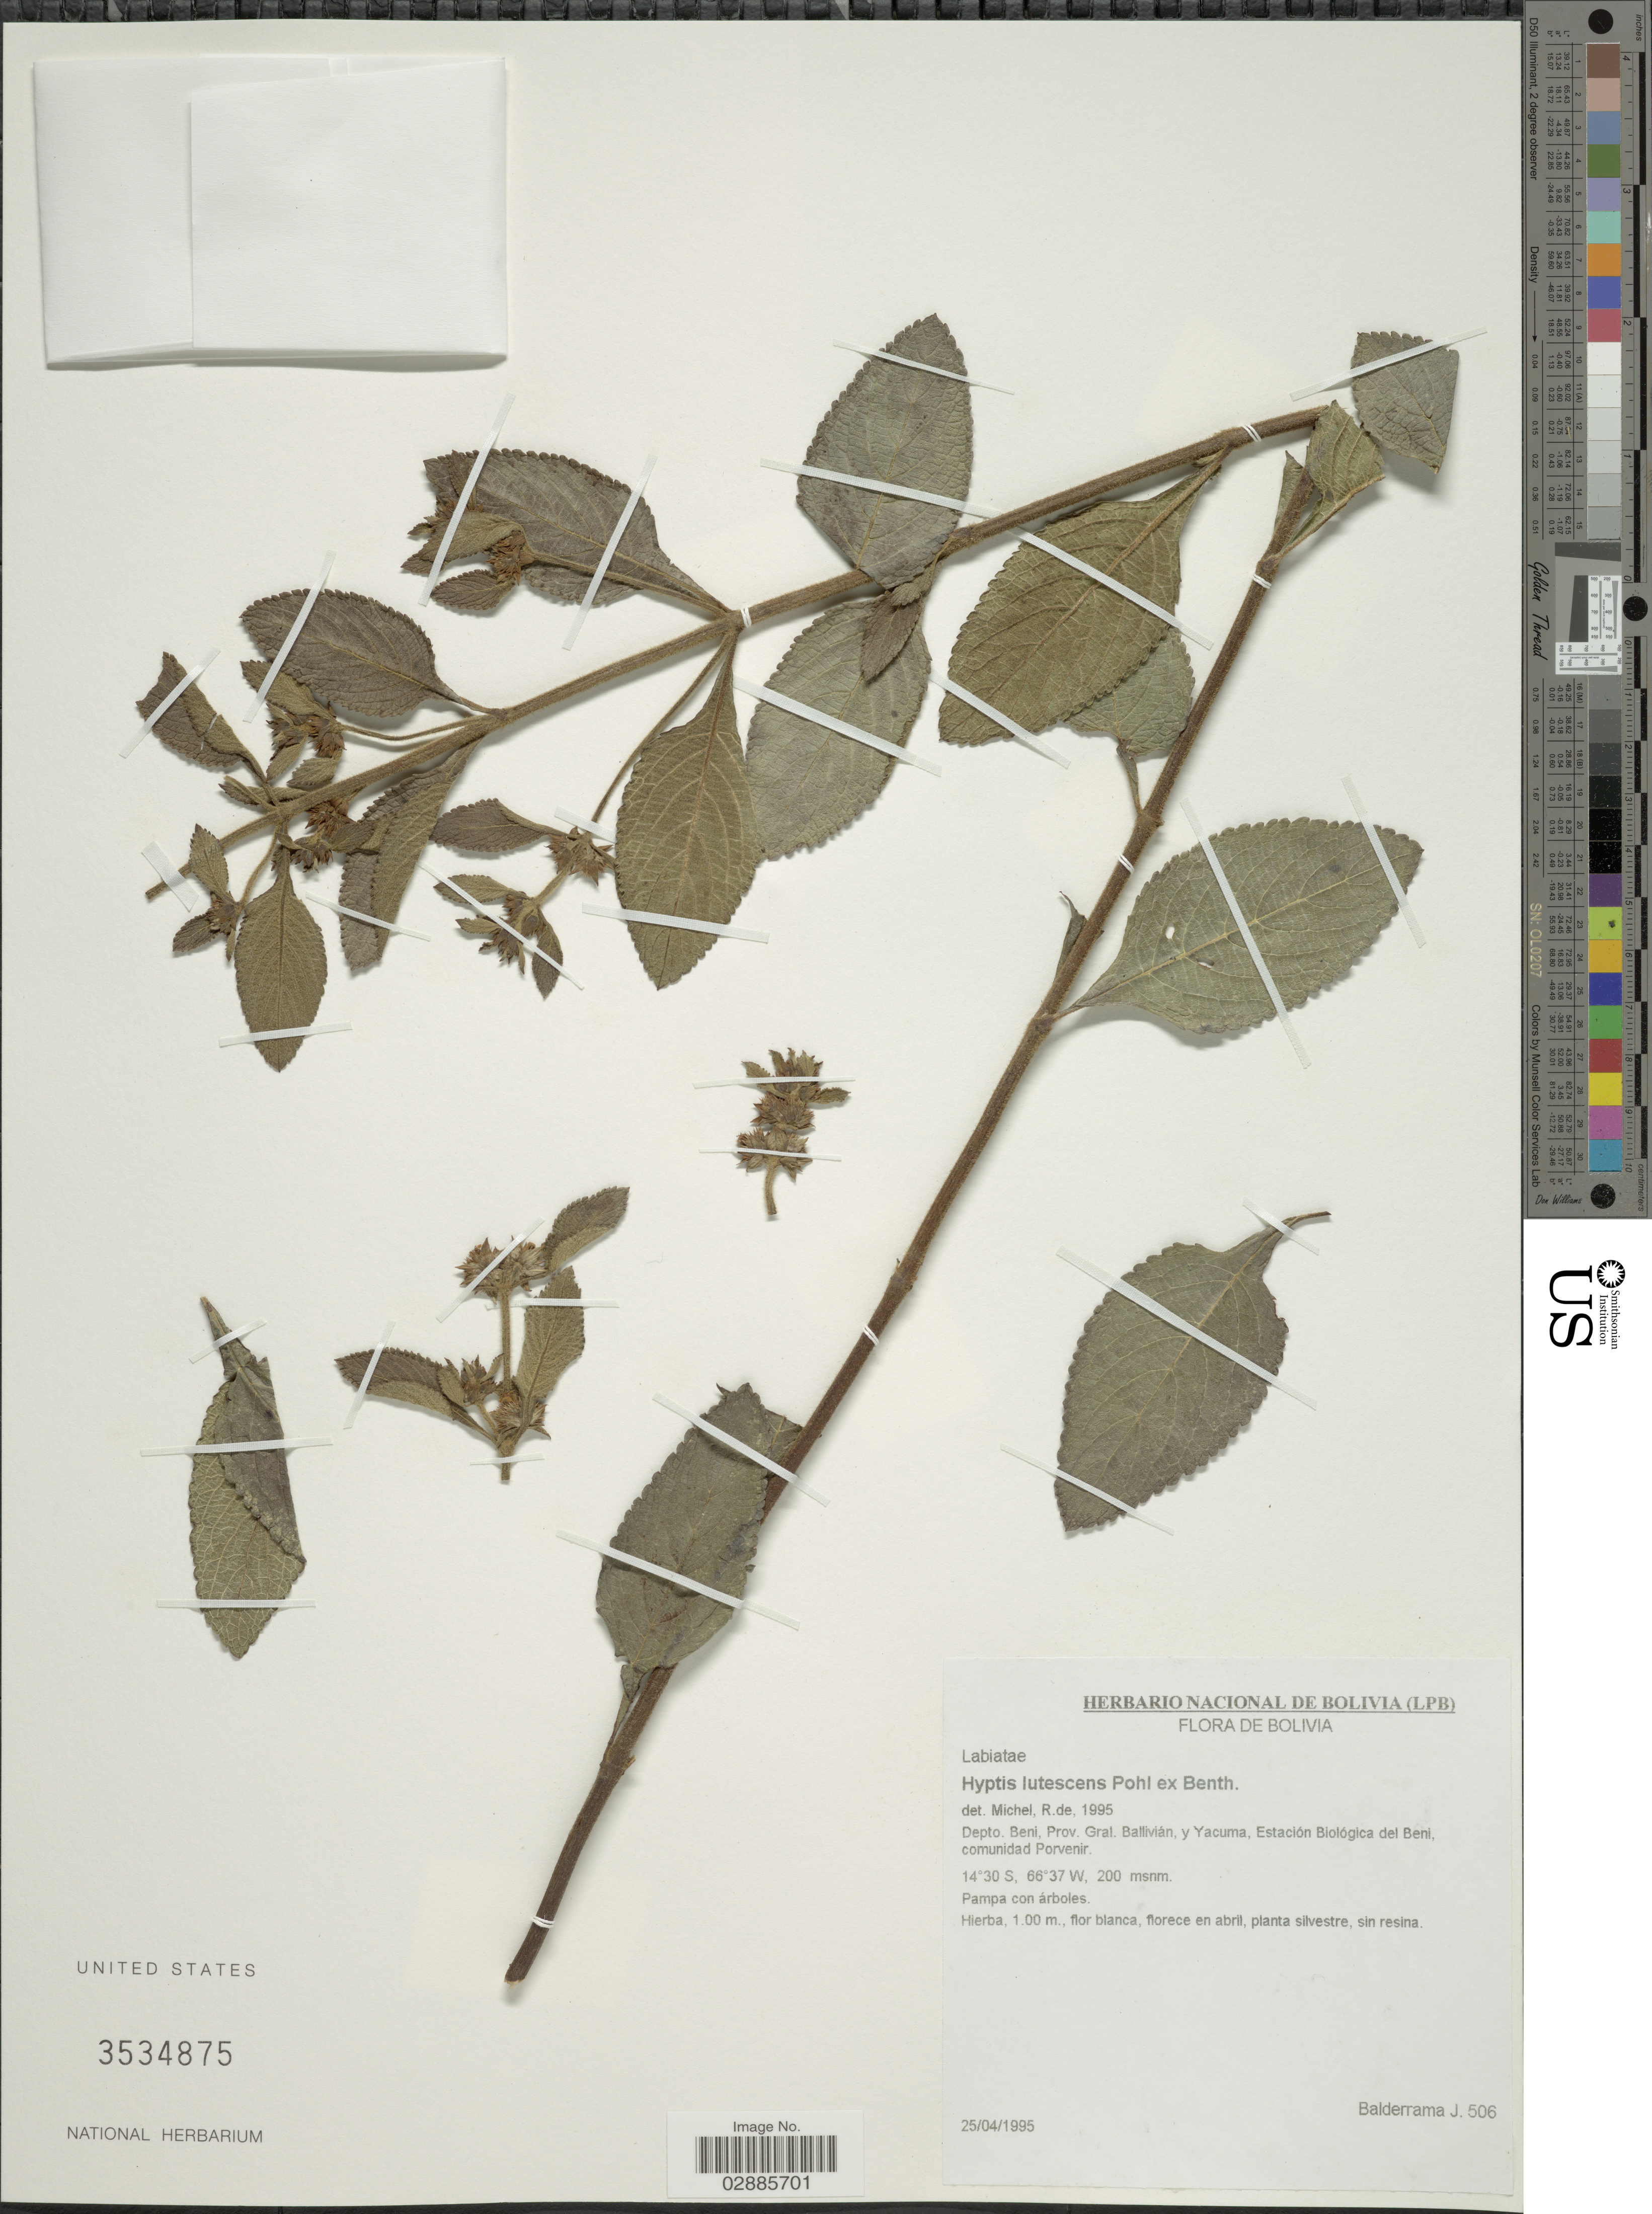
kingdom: Plantae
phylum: Tracheophyta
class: Magnoliopsida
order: Lamiales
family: Lamiaceae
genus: Hyptis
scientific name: Hyptis lutescens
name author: Pohl ex Benth.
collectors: J. Balderrama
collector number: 506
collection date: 1995-04-25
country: Bolivia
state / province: Beni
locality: Depto. Beni, Prov. Gral. Ballivián, y Yacuma, Estación Biológica del Beni, comunidad Porvenir.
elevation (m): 200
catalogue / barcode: US 3534875